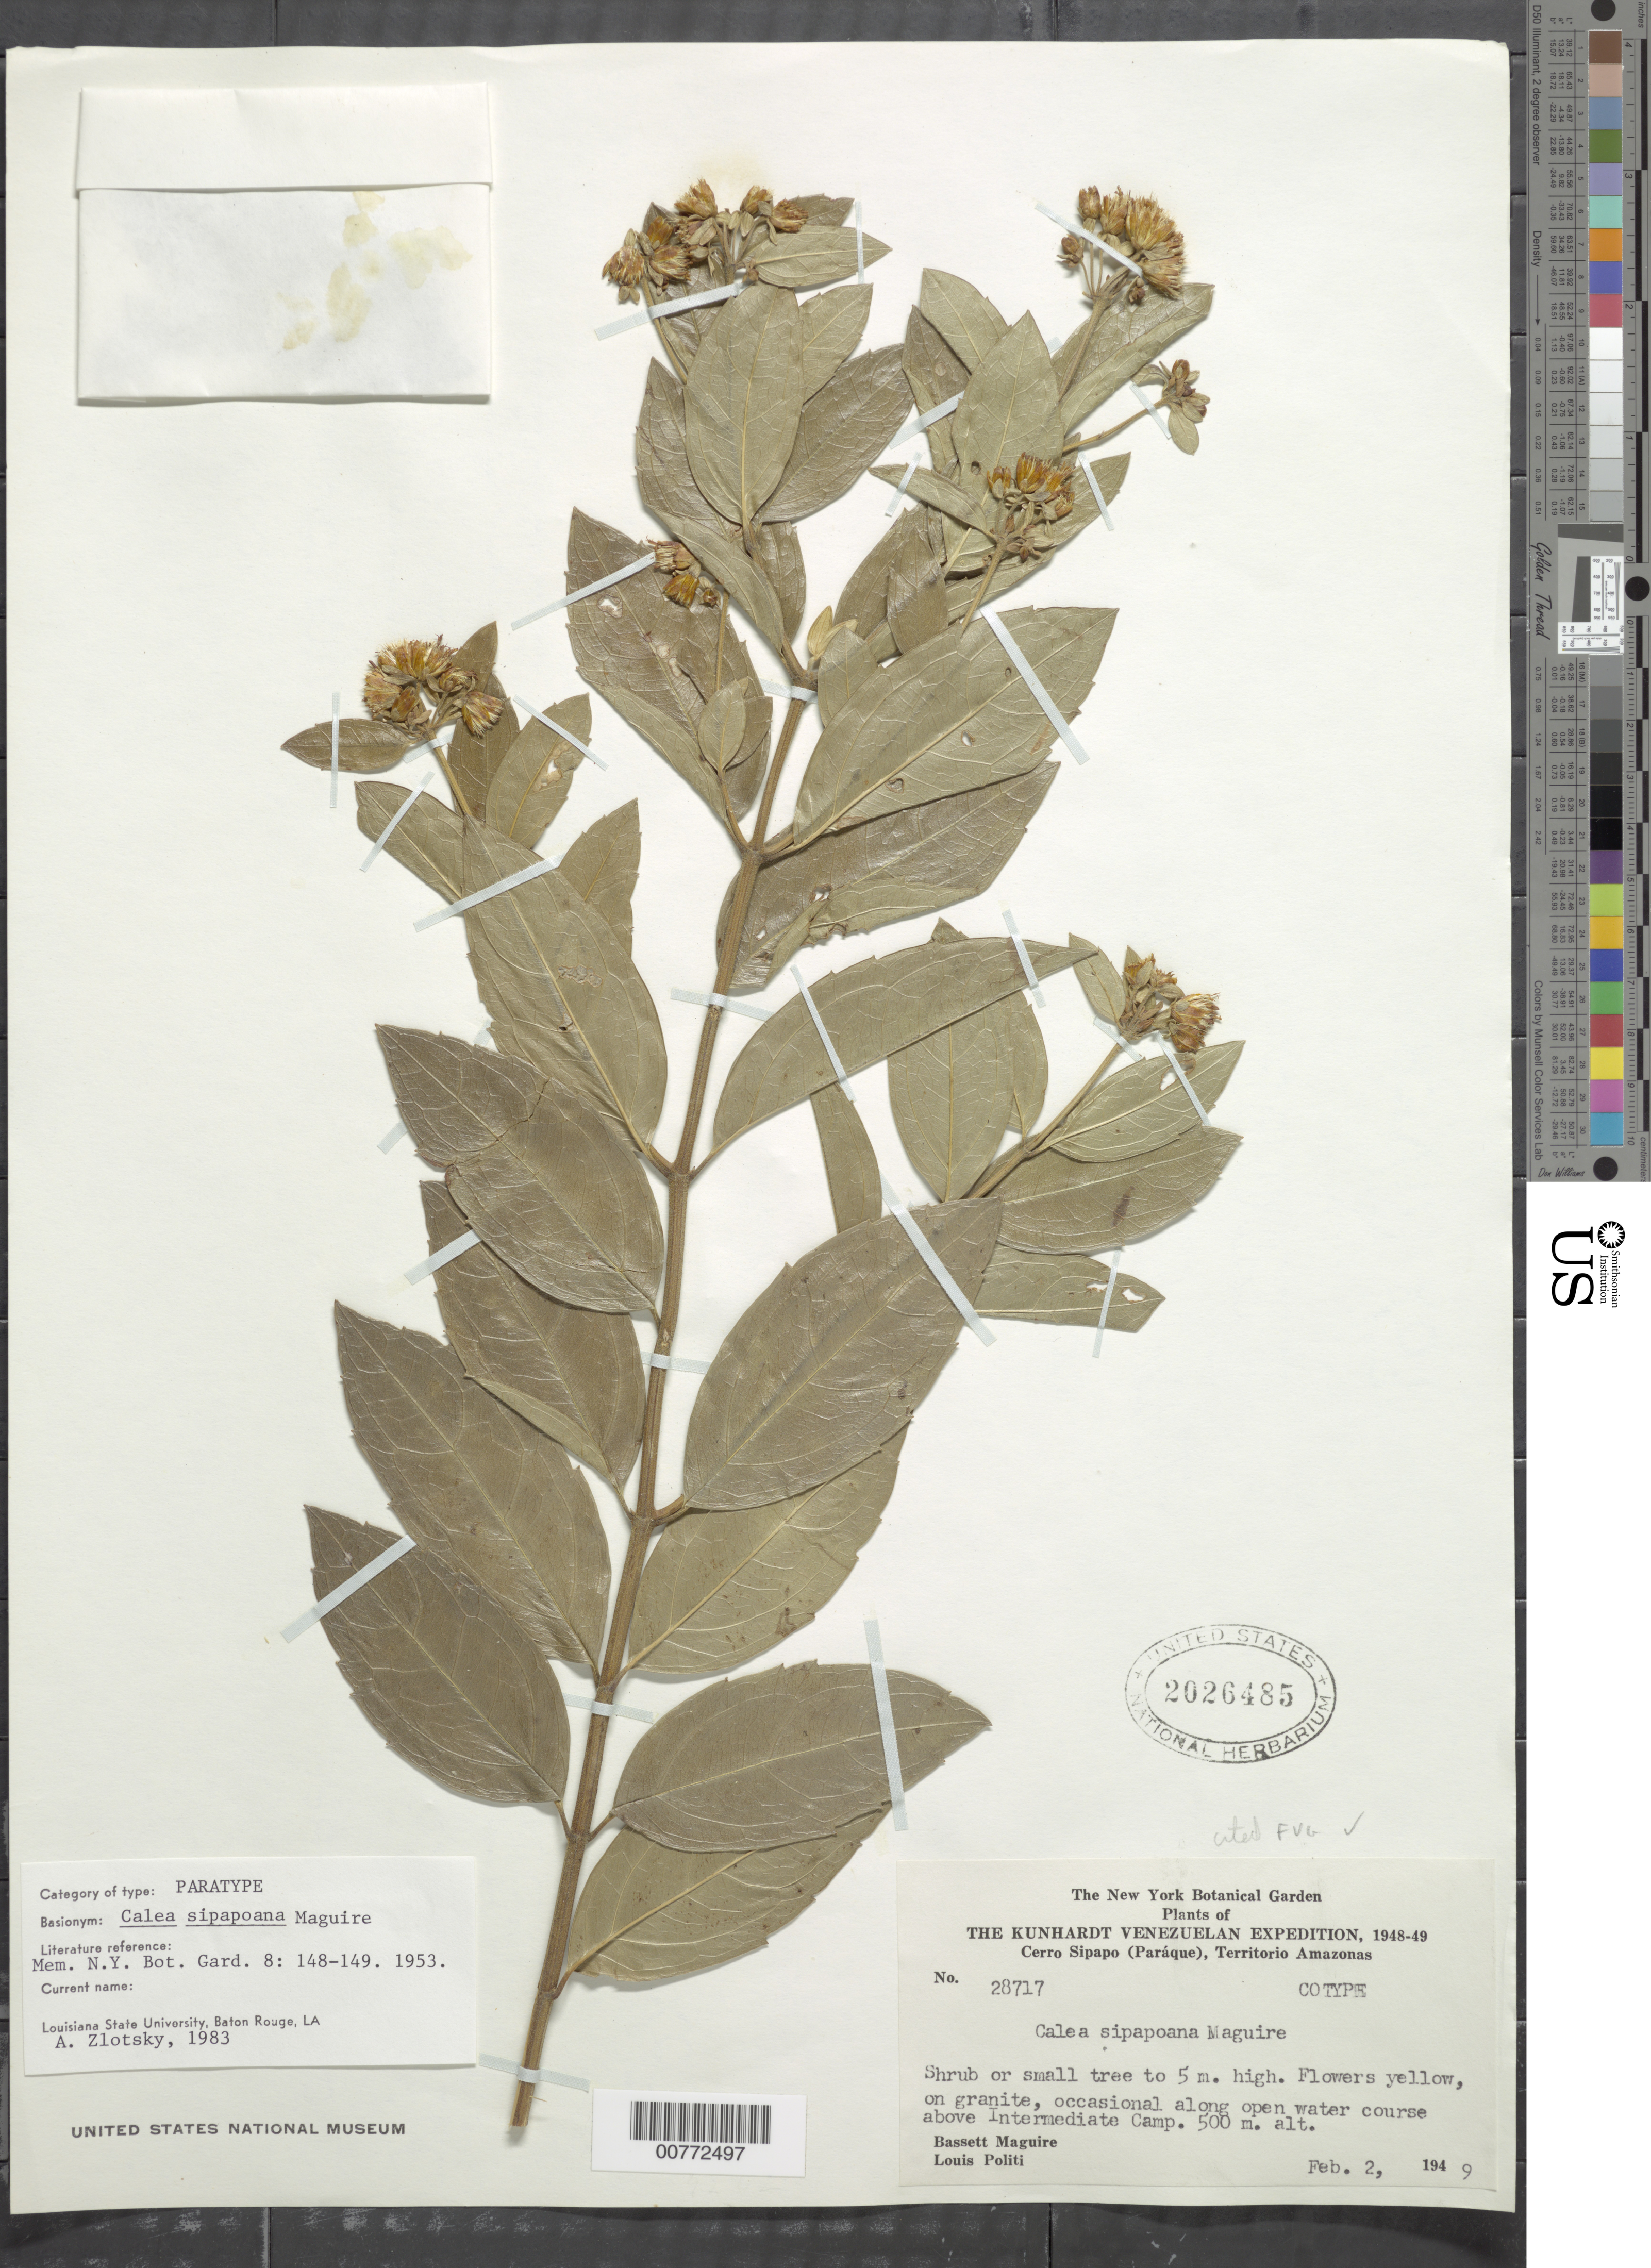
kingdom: Plantae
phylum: Tracheophyta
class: Magnoliopsida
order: Asterales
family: Asteraceae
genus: Calea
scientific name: Calea sipapoana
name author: Maguire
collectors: B. Maguire & L. Politi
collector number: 28717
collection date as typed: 2-Feb-49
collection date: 1949-02-02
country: Venezuela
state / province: Amazonas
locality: Cerro Sipapo (Paráque), Intermediate Camp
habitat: Granite, along open water course above intermediate camp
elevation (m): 500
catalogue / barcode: US 2026485